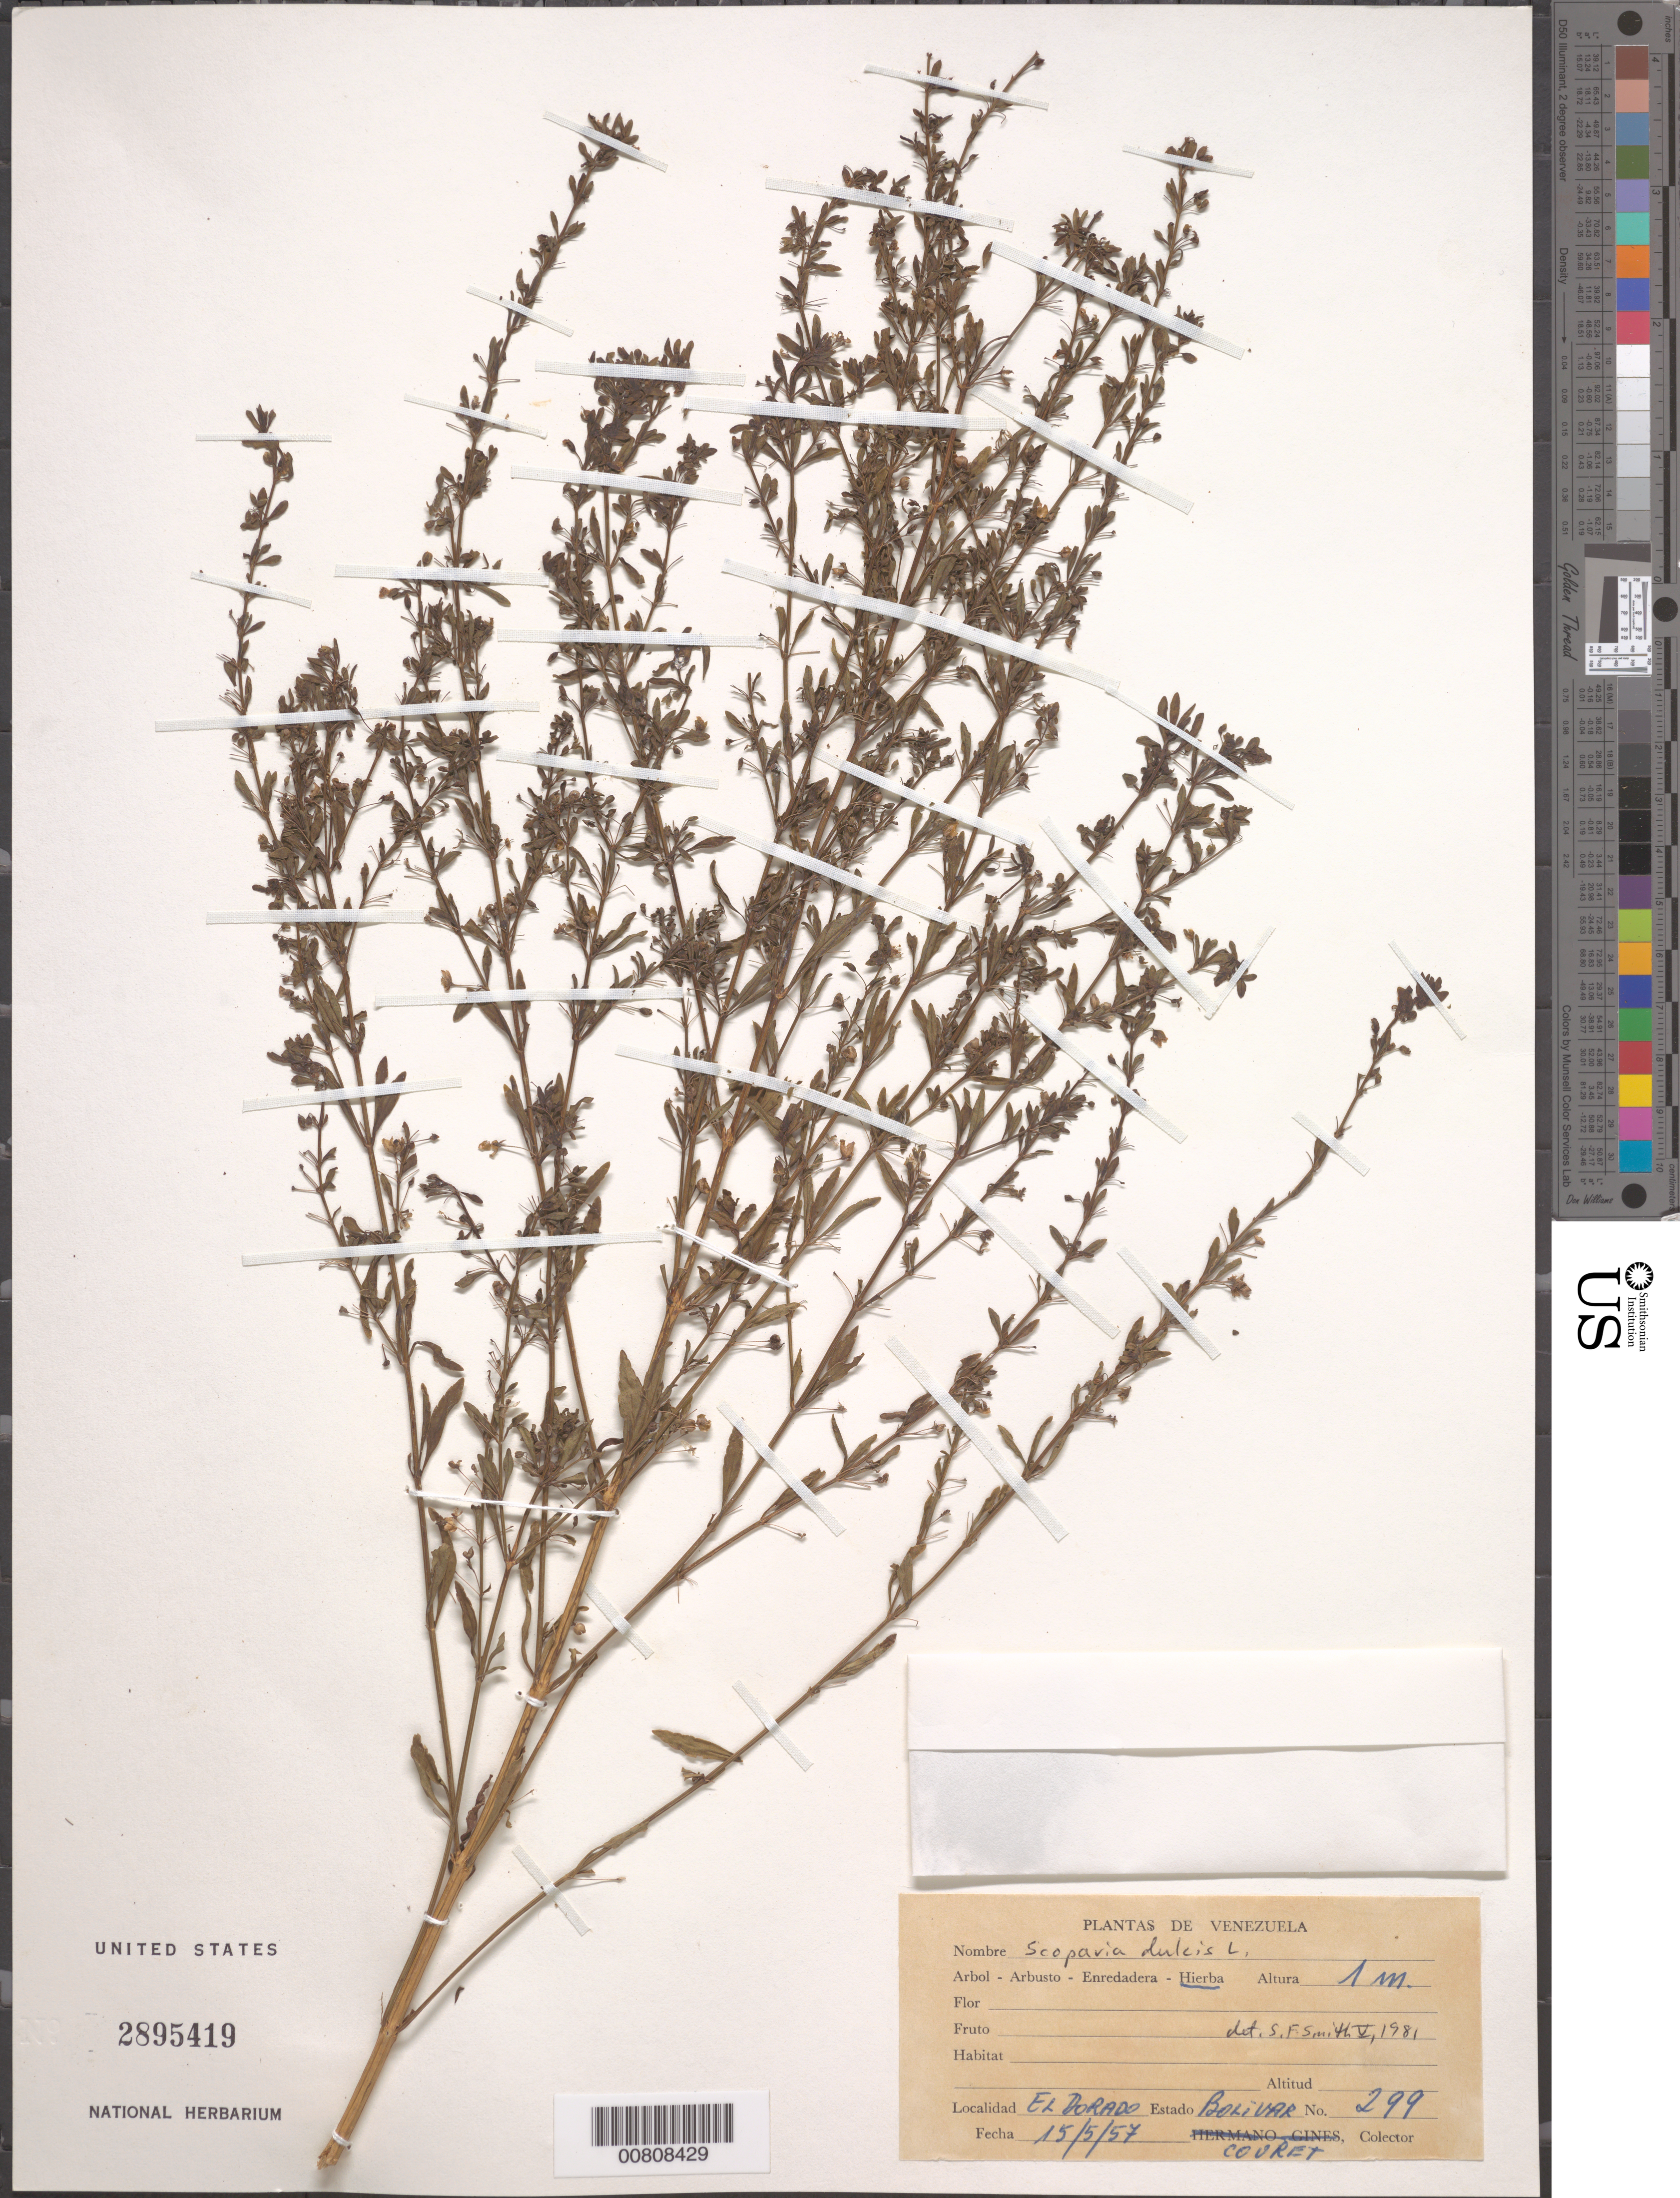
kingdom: Plantae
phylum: Tracheophyta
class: Magnoliopsida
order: Lamiales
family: Plantaginaceae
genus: Scoparia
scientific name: Scoparia dulcis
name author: L.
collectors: -. Couret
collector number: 299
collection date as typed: Transcribed d/m/y: 15/5/57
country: Venezuela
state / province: Bolivar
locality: El Dorado.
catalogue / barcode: US 2895419